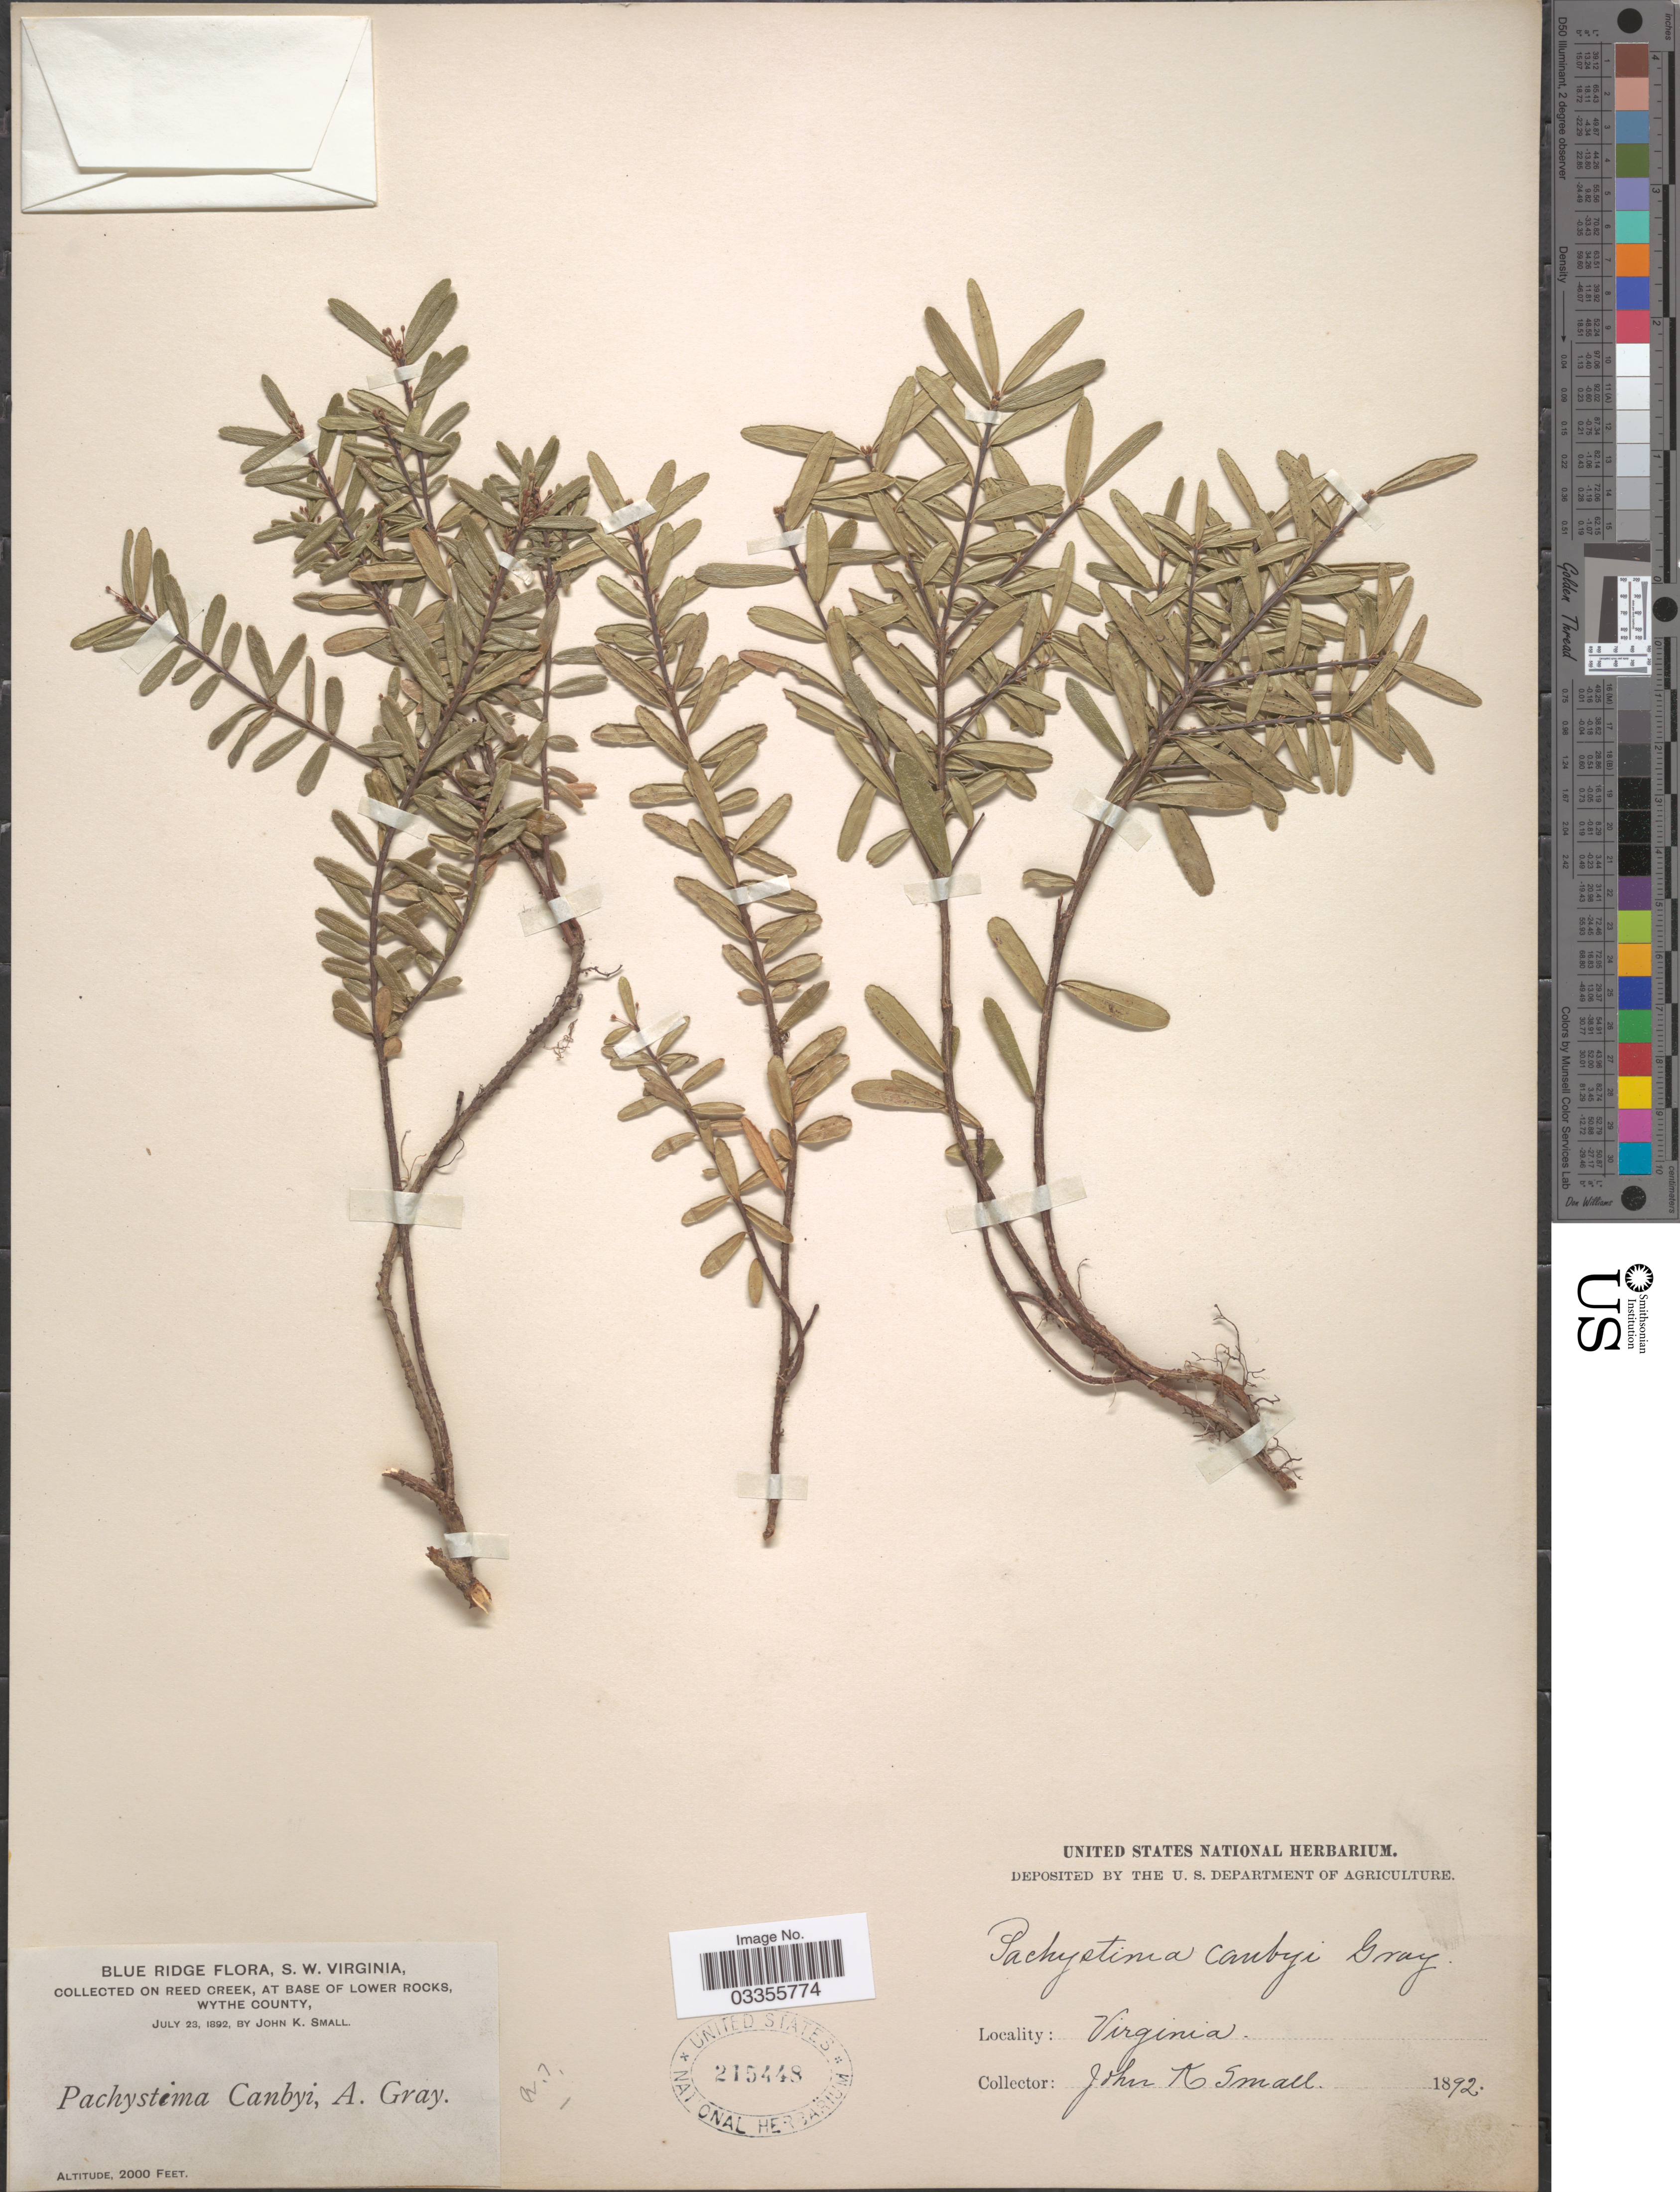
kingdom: Plantae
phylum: Tracheophyta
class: Magnoliopsida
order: Celastrales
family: Celastraceae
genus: Paxistima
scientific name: Paxistima canbyi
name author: A. Gray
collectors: J. K. Small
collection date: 1892-07-23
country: United States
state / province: Virginia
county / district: Wythe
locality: Blue Ridge. S. W. Virginia. On Reed Creek, at base of Lower Rocks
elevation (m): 610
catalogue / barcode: US 215448